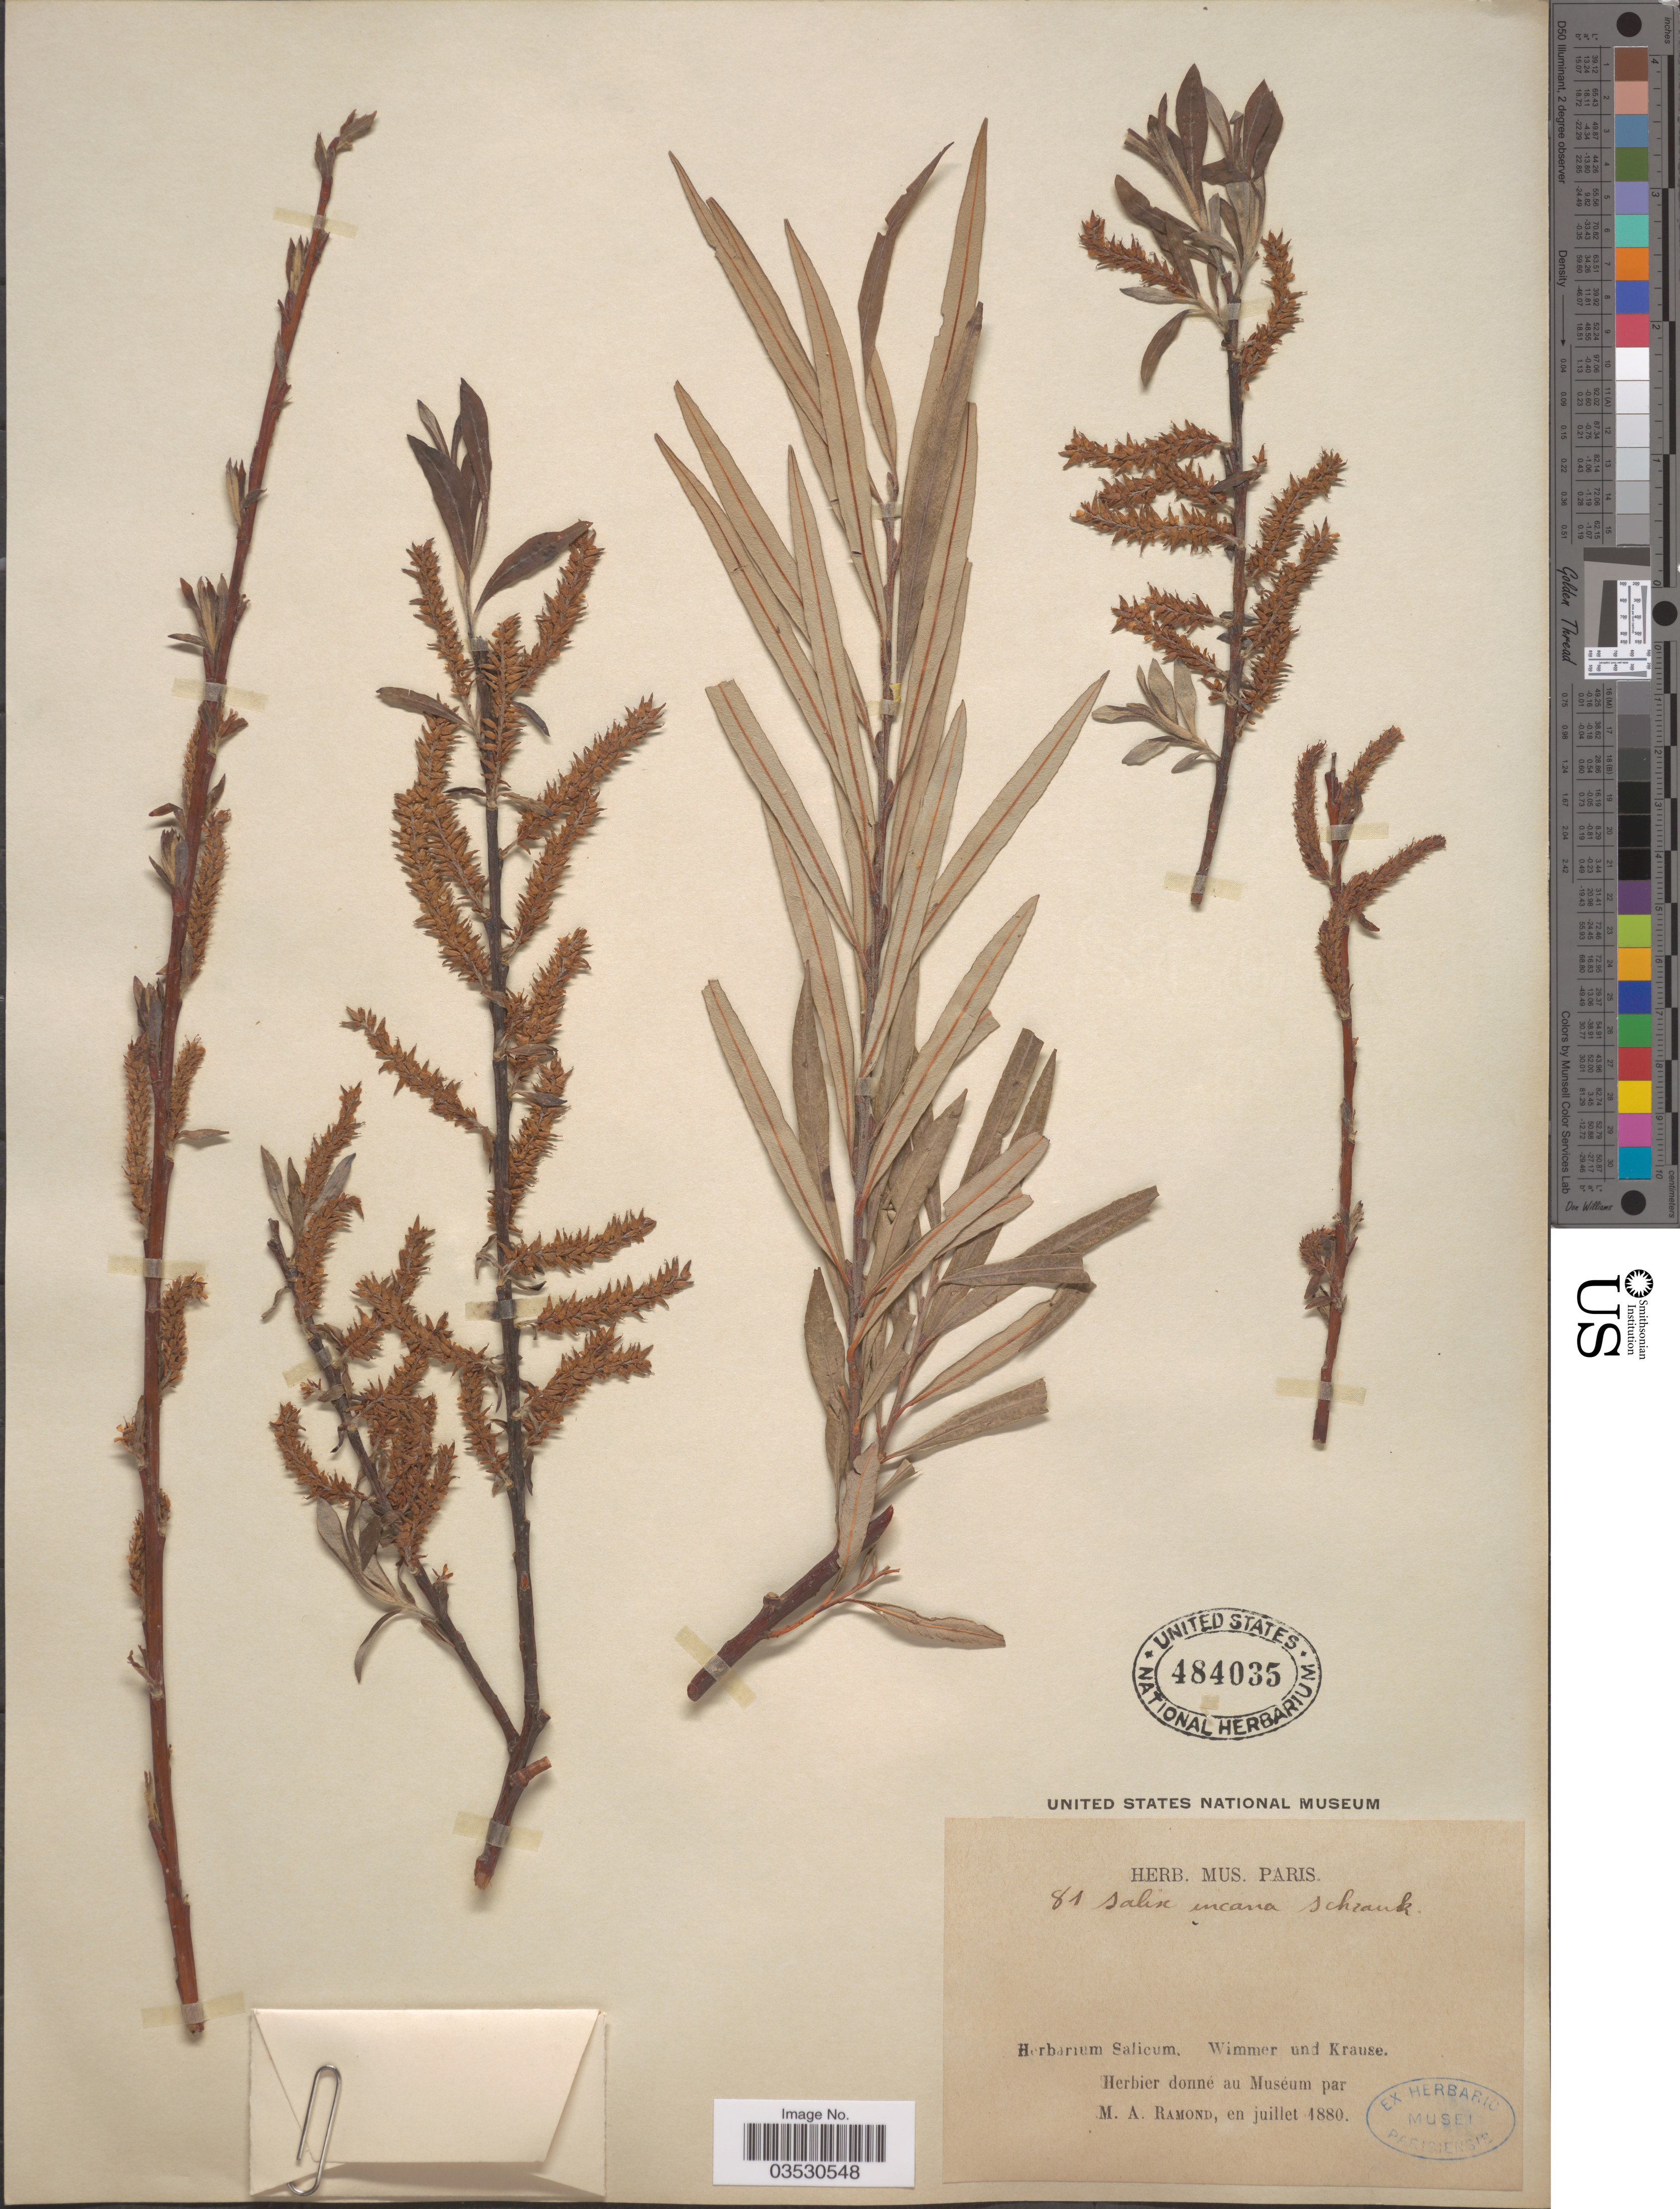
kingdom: Plantae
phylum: Tracheophyta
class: Magnoliopsida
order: Malpighiales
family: Salicaceae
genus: Salix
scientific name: Salix incana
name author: Michx.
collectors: Wimmer & -- Krause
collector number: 81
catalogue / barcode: US 484035